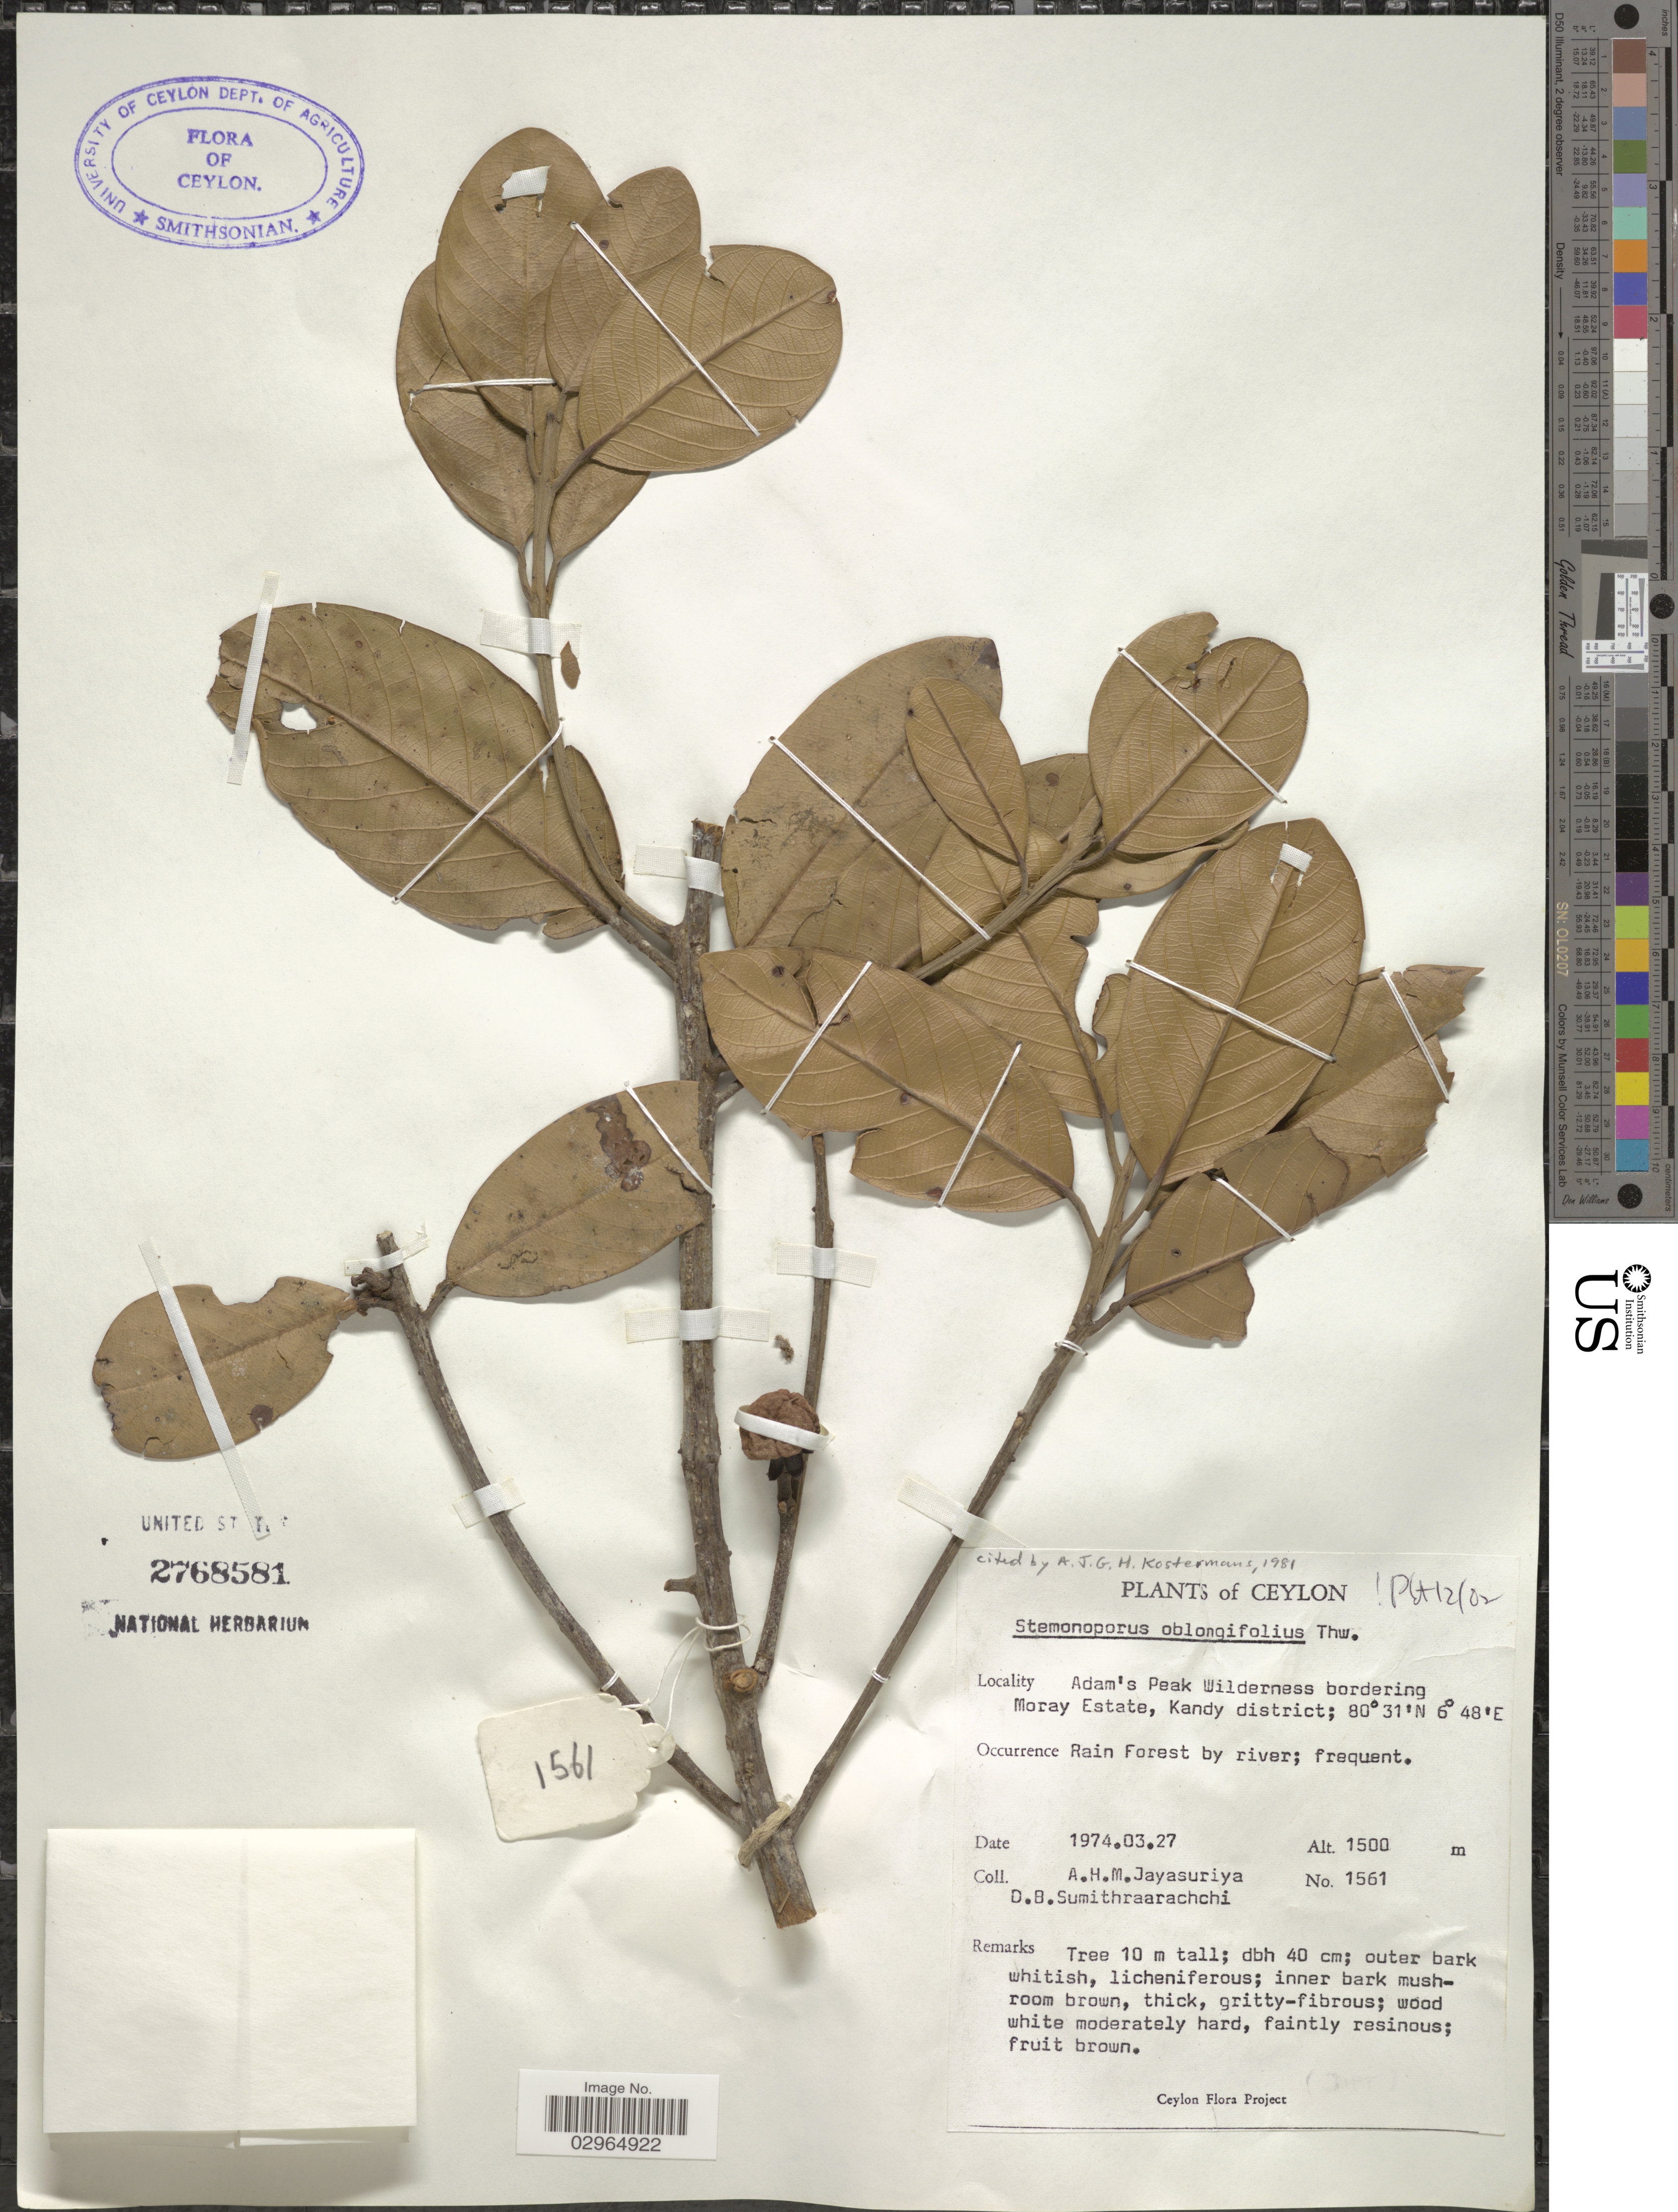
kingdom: Plantae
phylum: Tracheophyta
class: Magnoliopsida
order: Malvales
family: Dipterocarpaceae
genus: Stemonoporus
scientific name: Stemonoporus oblongifolius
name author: Thwaites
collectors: A. H. Jayasuriya & D. B. Sumithraarachchi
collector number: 1561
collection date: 1974-03-27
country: Sri Lanka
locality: Ceylon. Adam's Peak Wilderness bordering Moray Estate, Kandy district.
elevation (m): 1500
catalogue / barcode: US 2768518